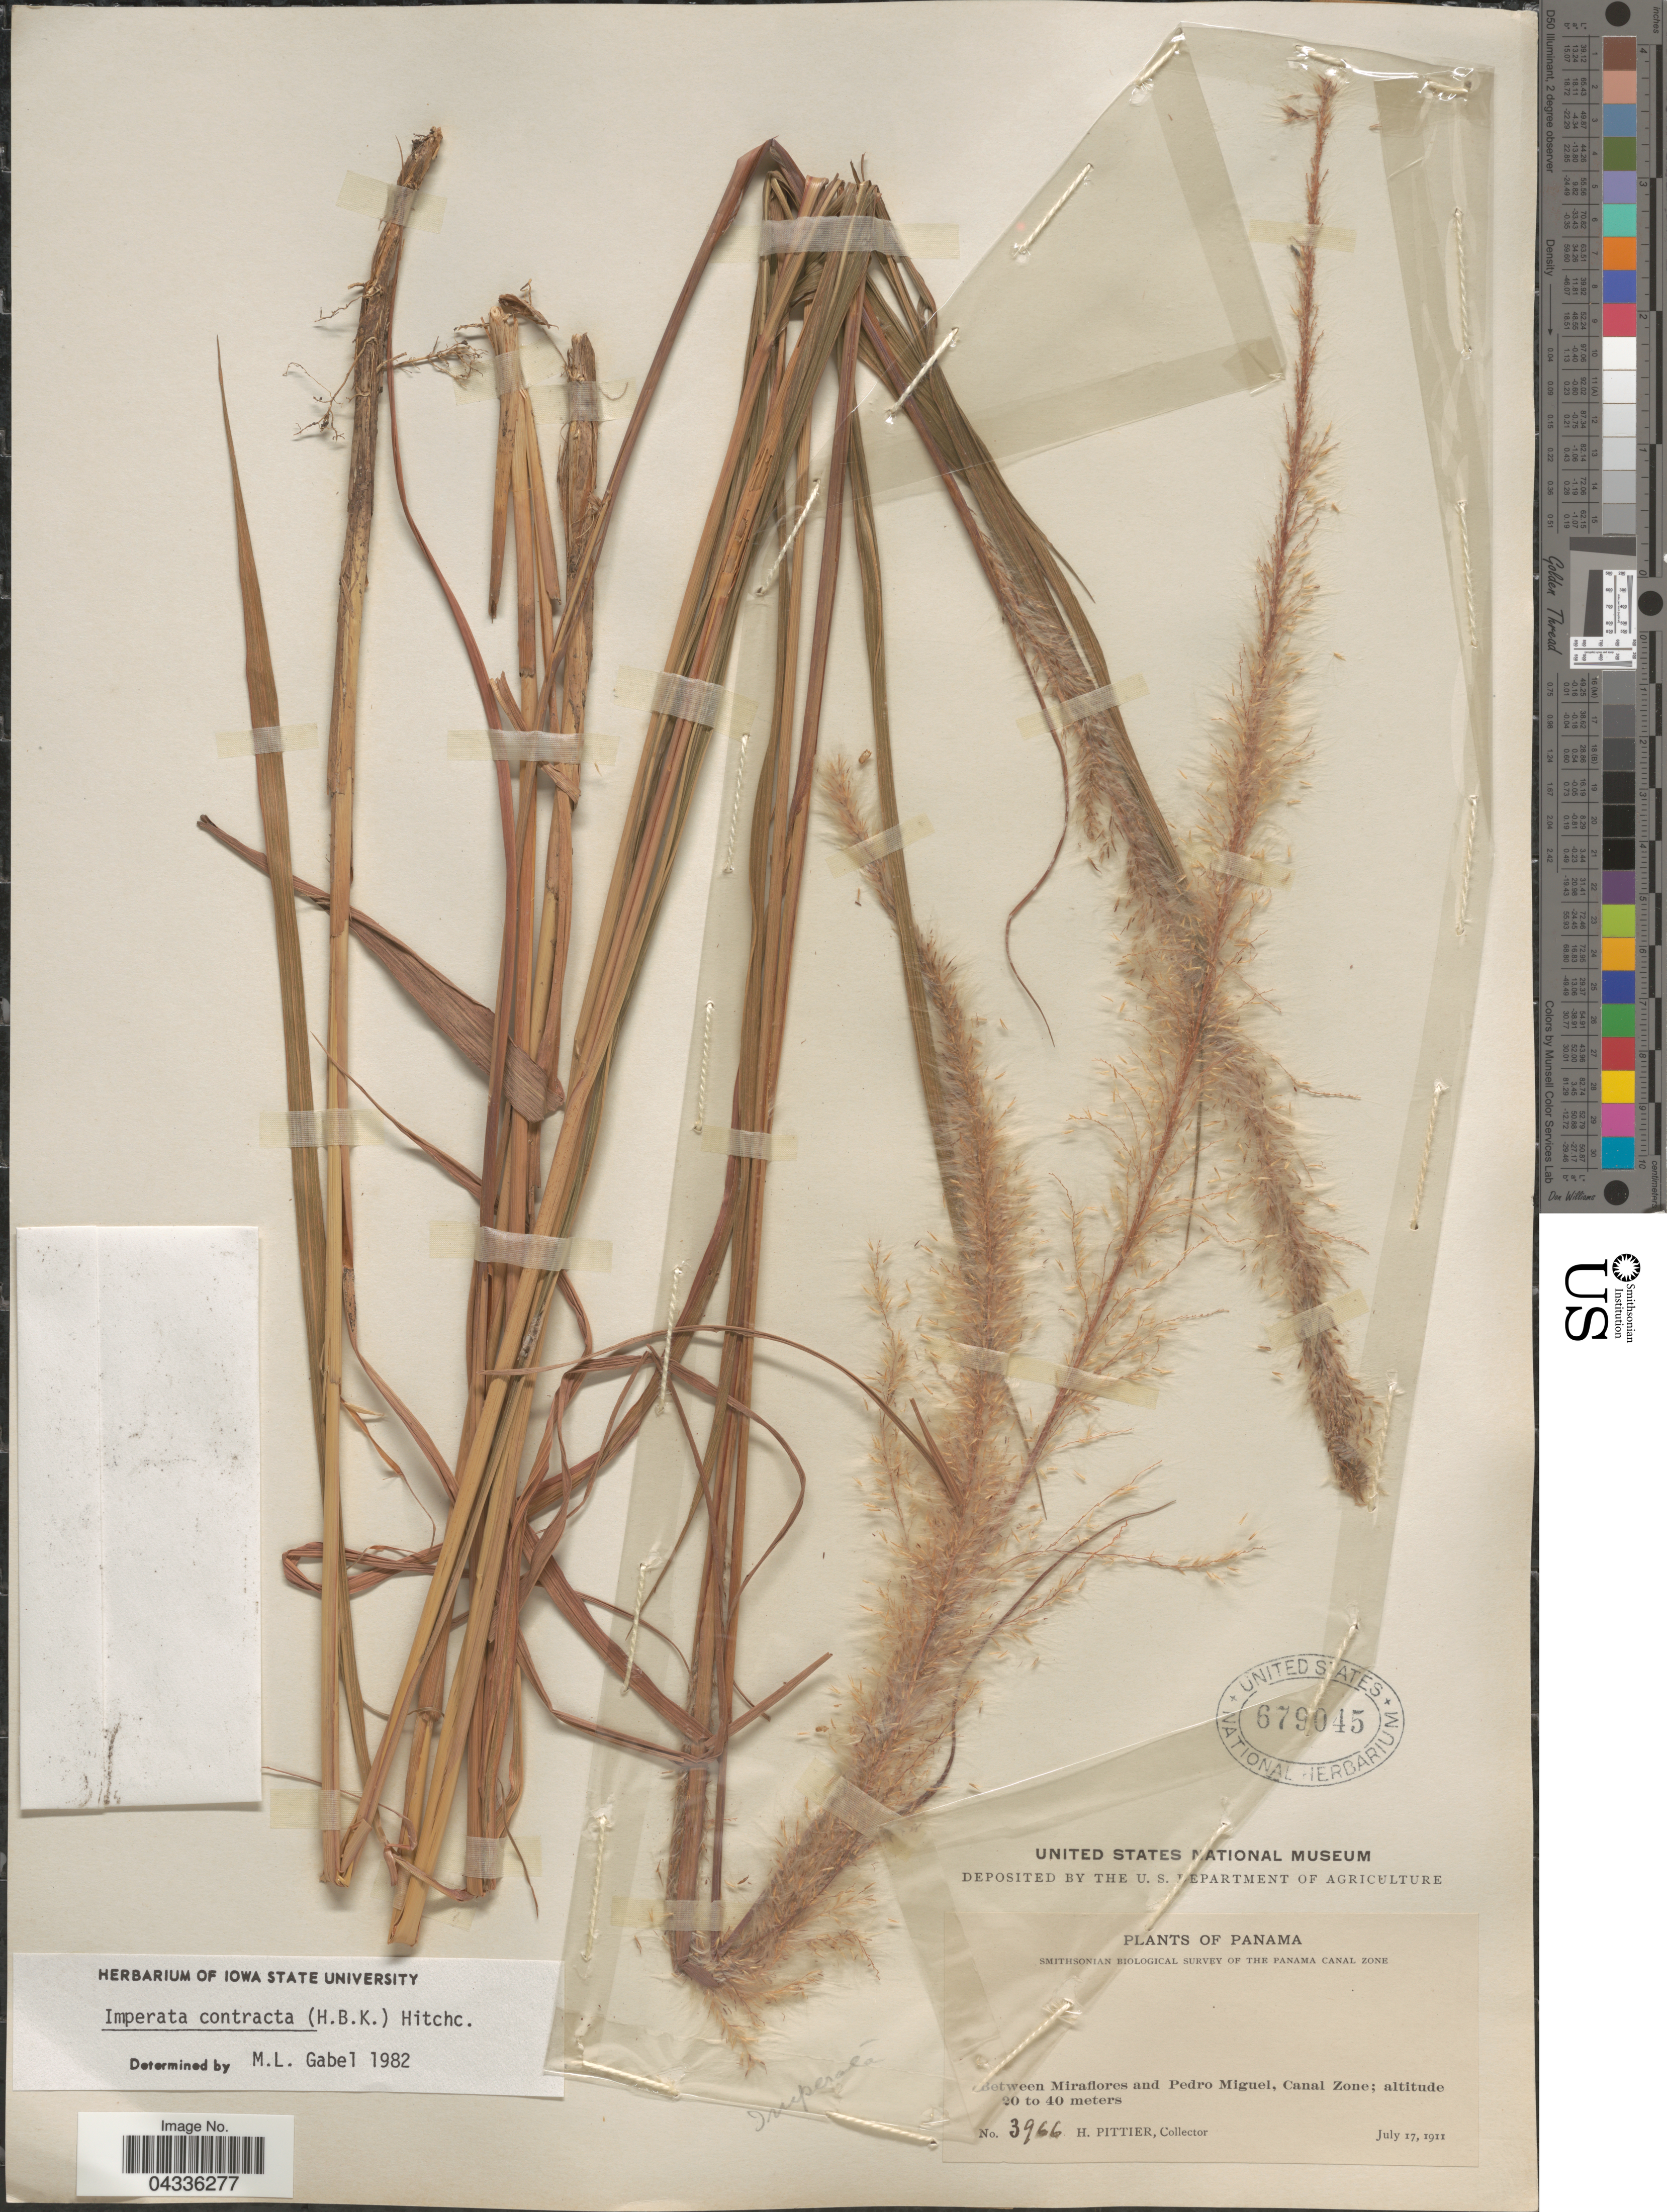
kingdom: Plantae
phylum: Tracheophyta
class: Liliopsida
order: Poales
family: Poaceae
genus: Imperata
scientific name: Imperata contracta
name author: (Kunth) Hitchc.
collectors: H. F. Pittier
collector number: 3966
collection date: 1911-07-17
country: Panama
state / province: Colón / Panamá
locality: Smithsonian Biological Survey of the Panama Zanal Zone. Between Miraflores and Pedro Miguel, Canal Zone.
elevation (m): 20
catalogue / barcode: US 679045